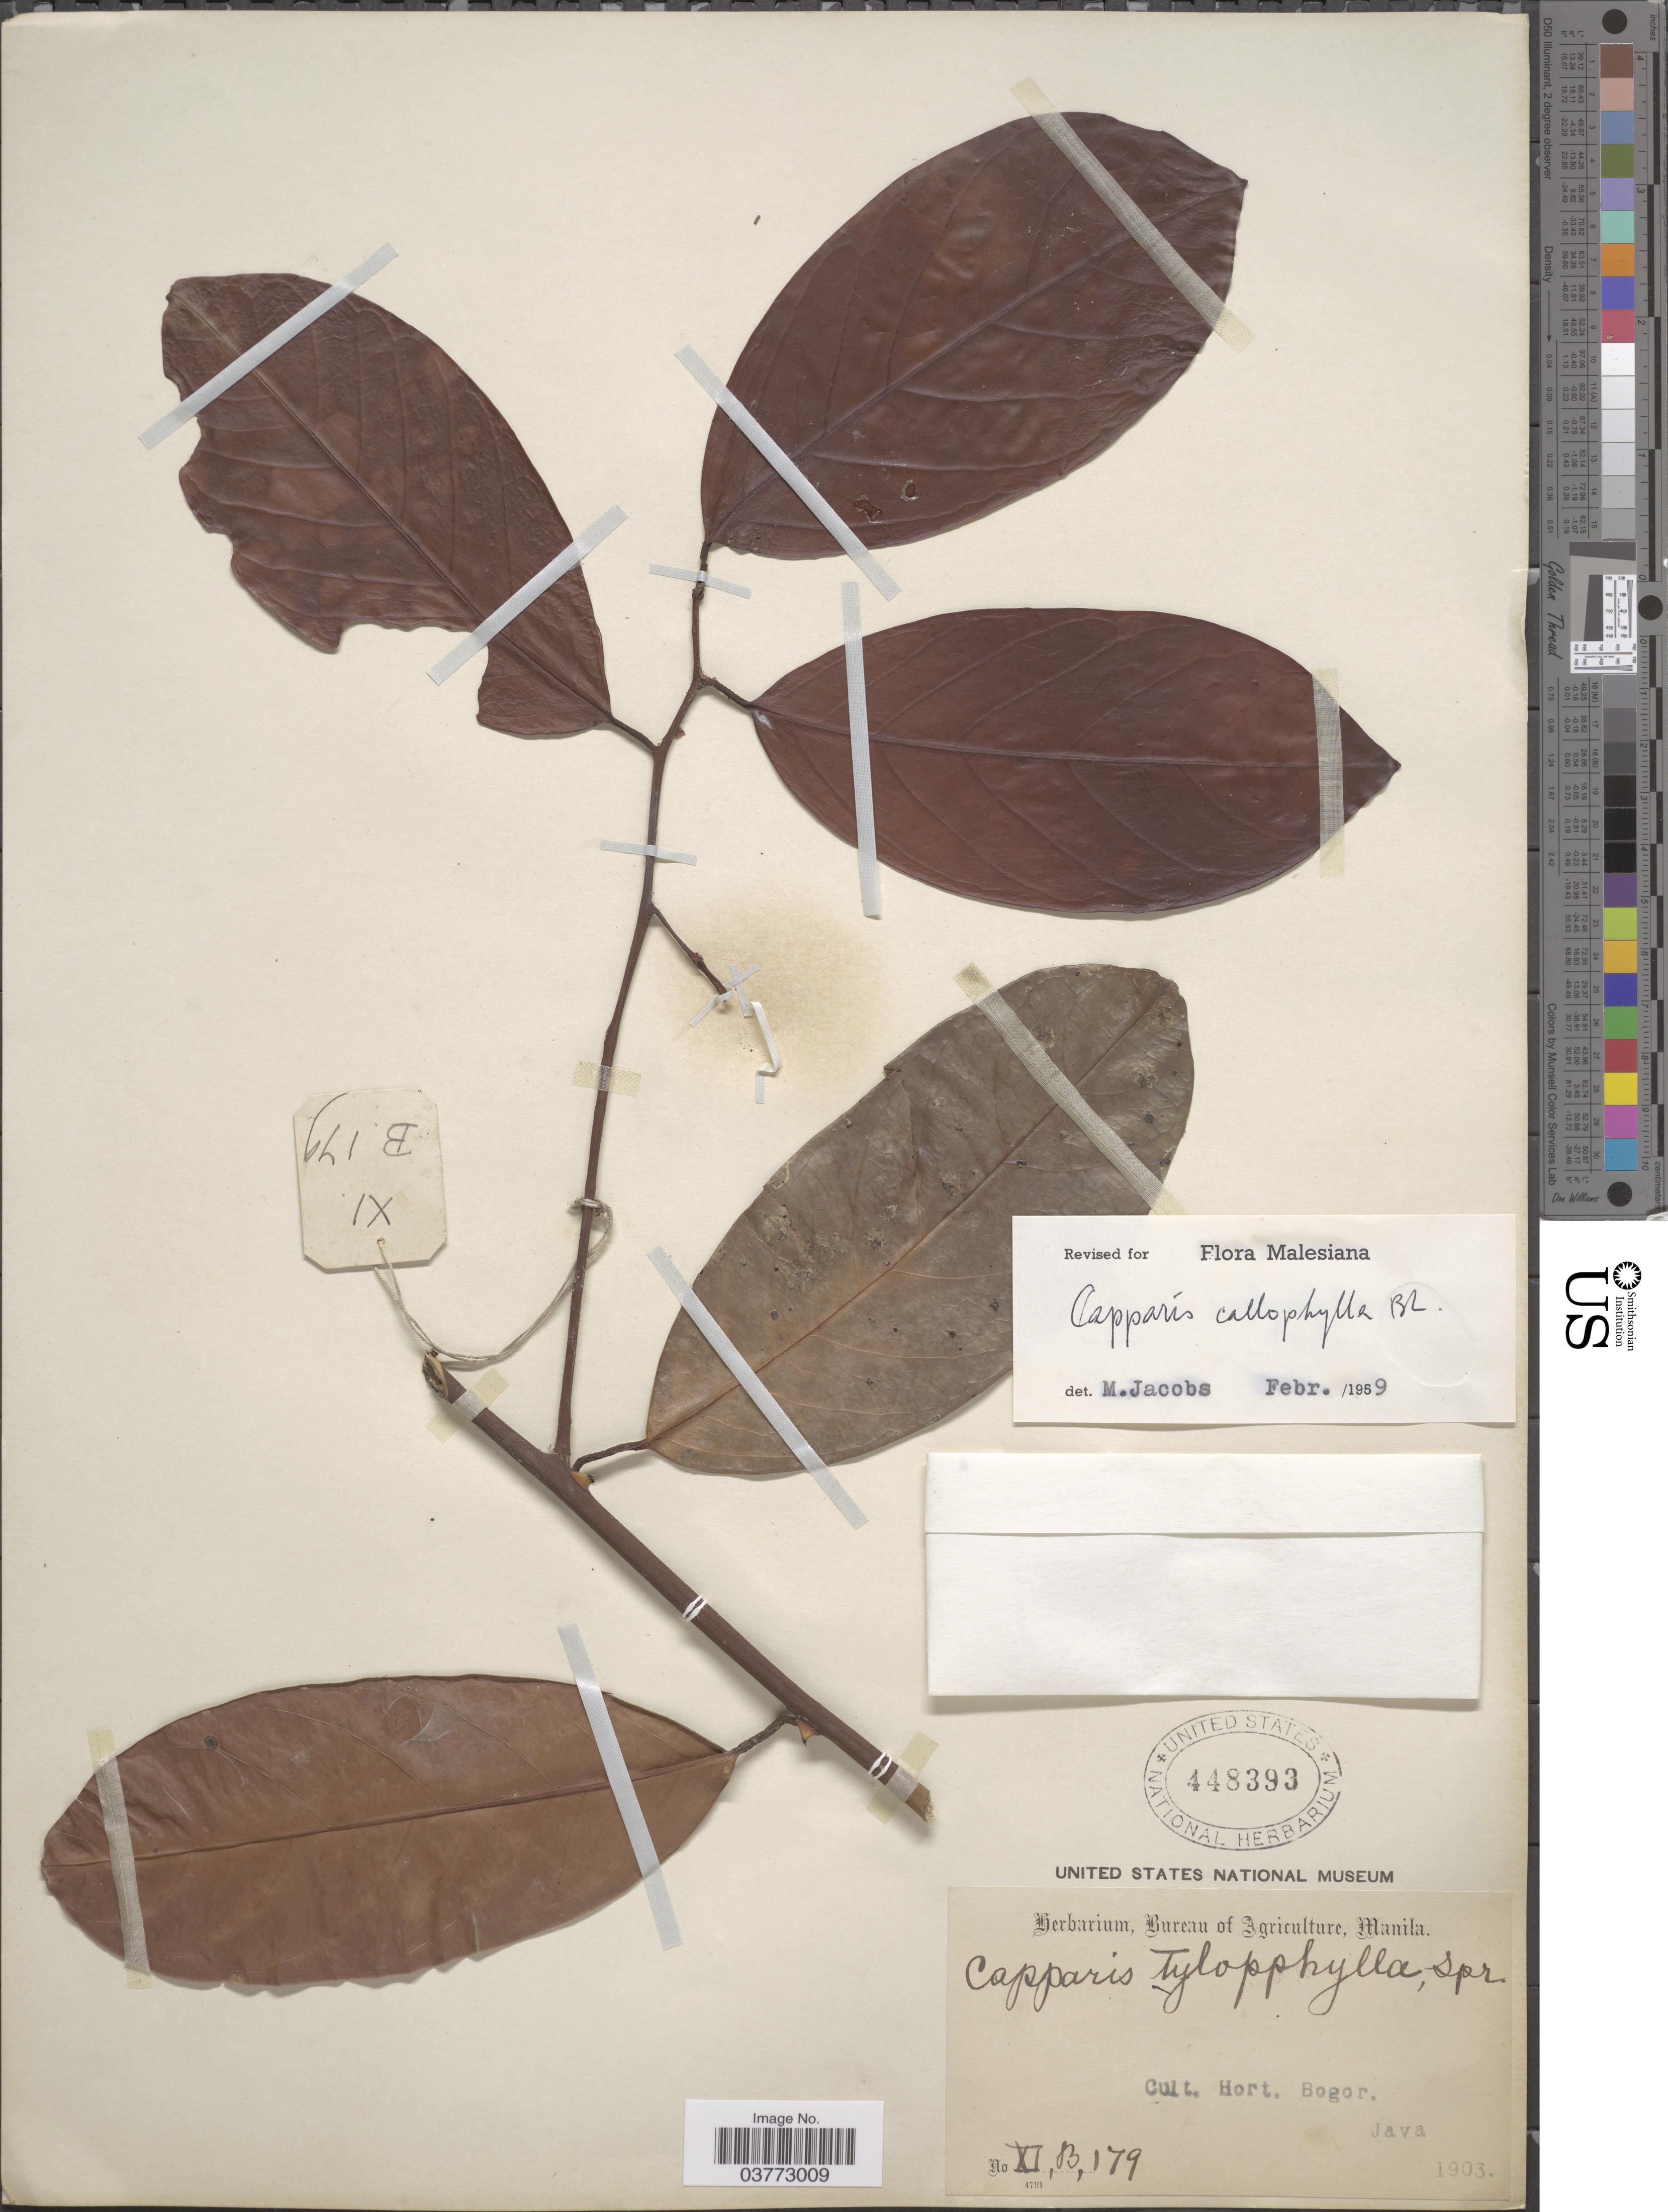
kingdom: Plantae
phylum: Tracheophyta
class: Magnoliopsida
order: Brassicales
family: Capparaceae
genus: Capparis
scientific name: Capparis callophylla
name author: Blume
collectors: Ex herb. Bureau of Agriculture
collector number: XI, B, 179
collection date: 1903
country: Indonesia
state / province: Java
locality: Cult. Hort. Bogor.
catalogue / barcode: US 448393